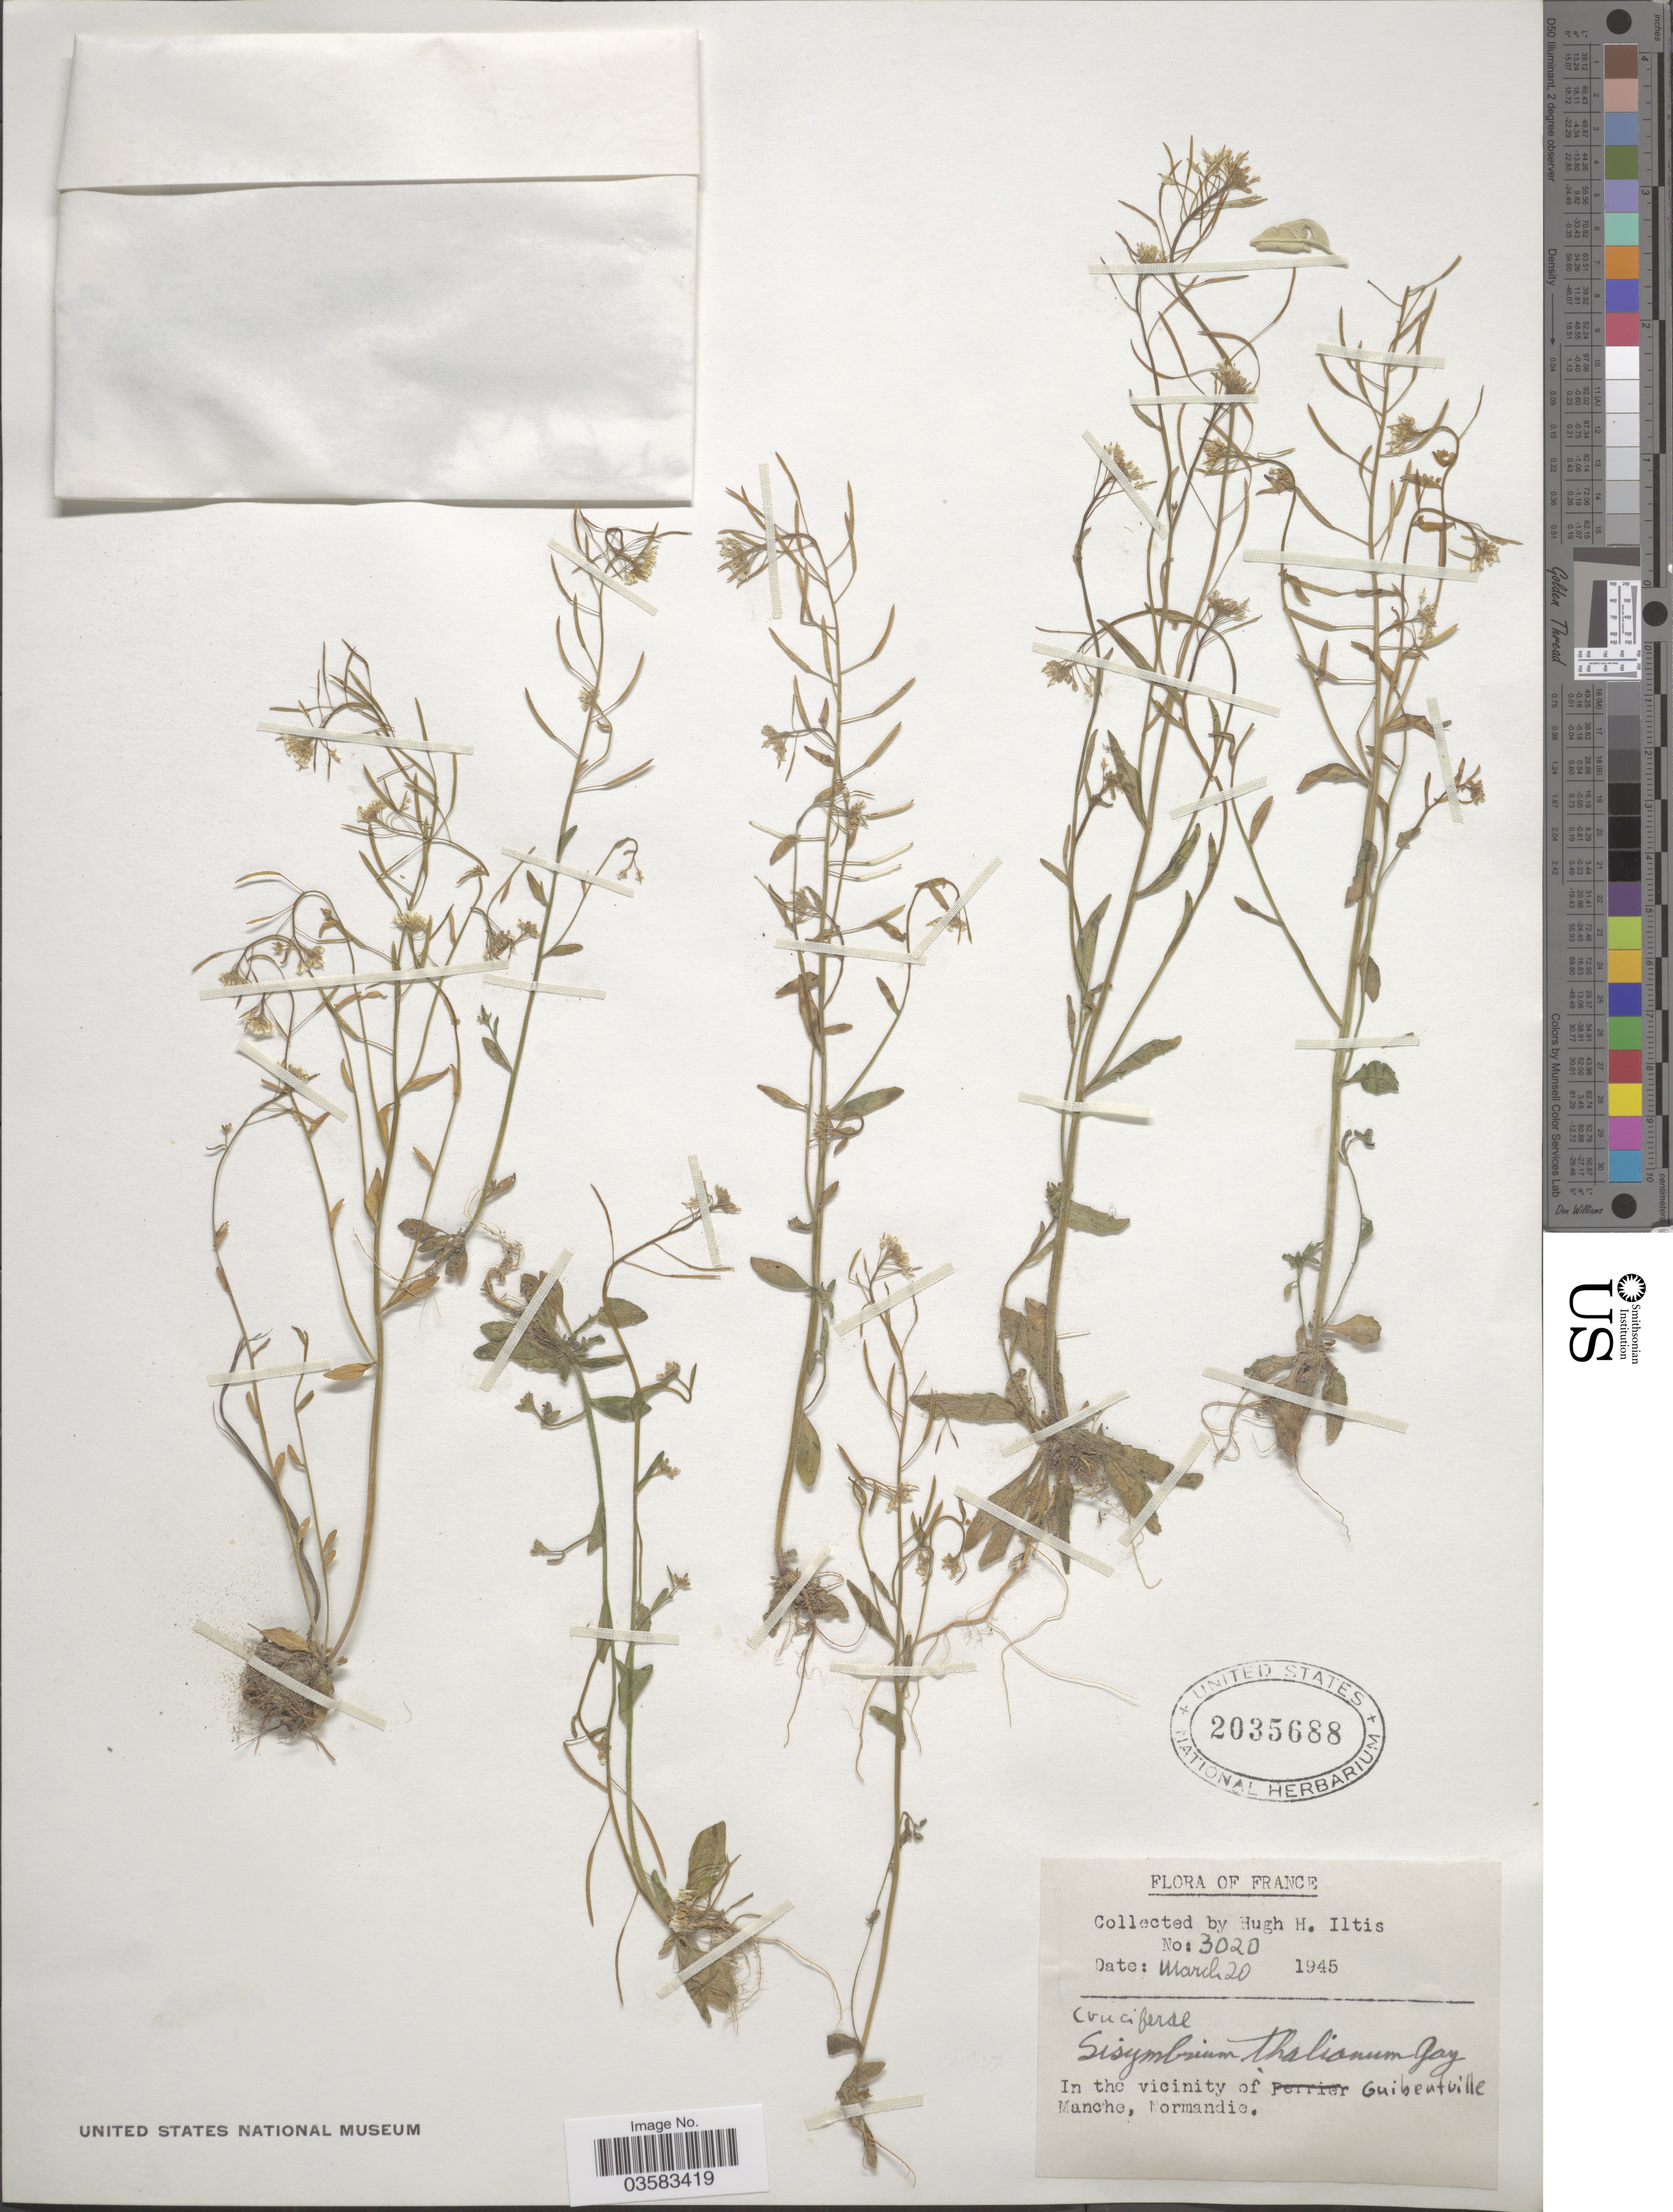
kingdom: Plantae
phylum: Tracheophyta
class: Magnoliopsida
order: Brassicales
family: Brassicaceae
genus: Sisymbrium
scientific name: Sisymbrium thalianum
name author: (L.) J. Gay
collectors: H. Iltis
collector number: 3020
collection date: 1945-03-20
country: France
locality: In the vicinity of Guibertville Manche, Normandie.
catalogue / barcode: US 2035688